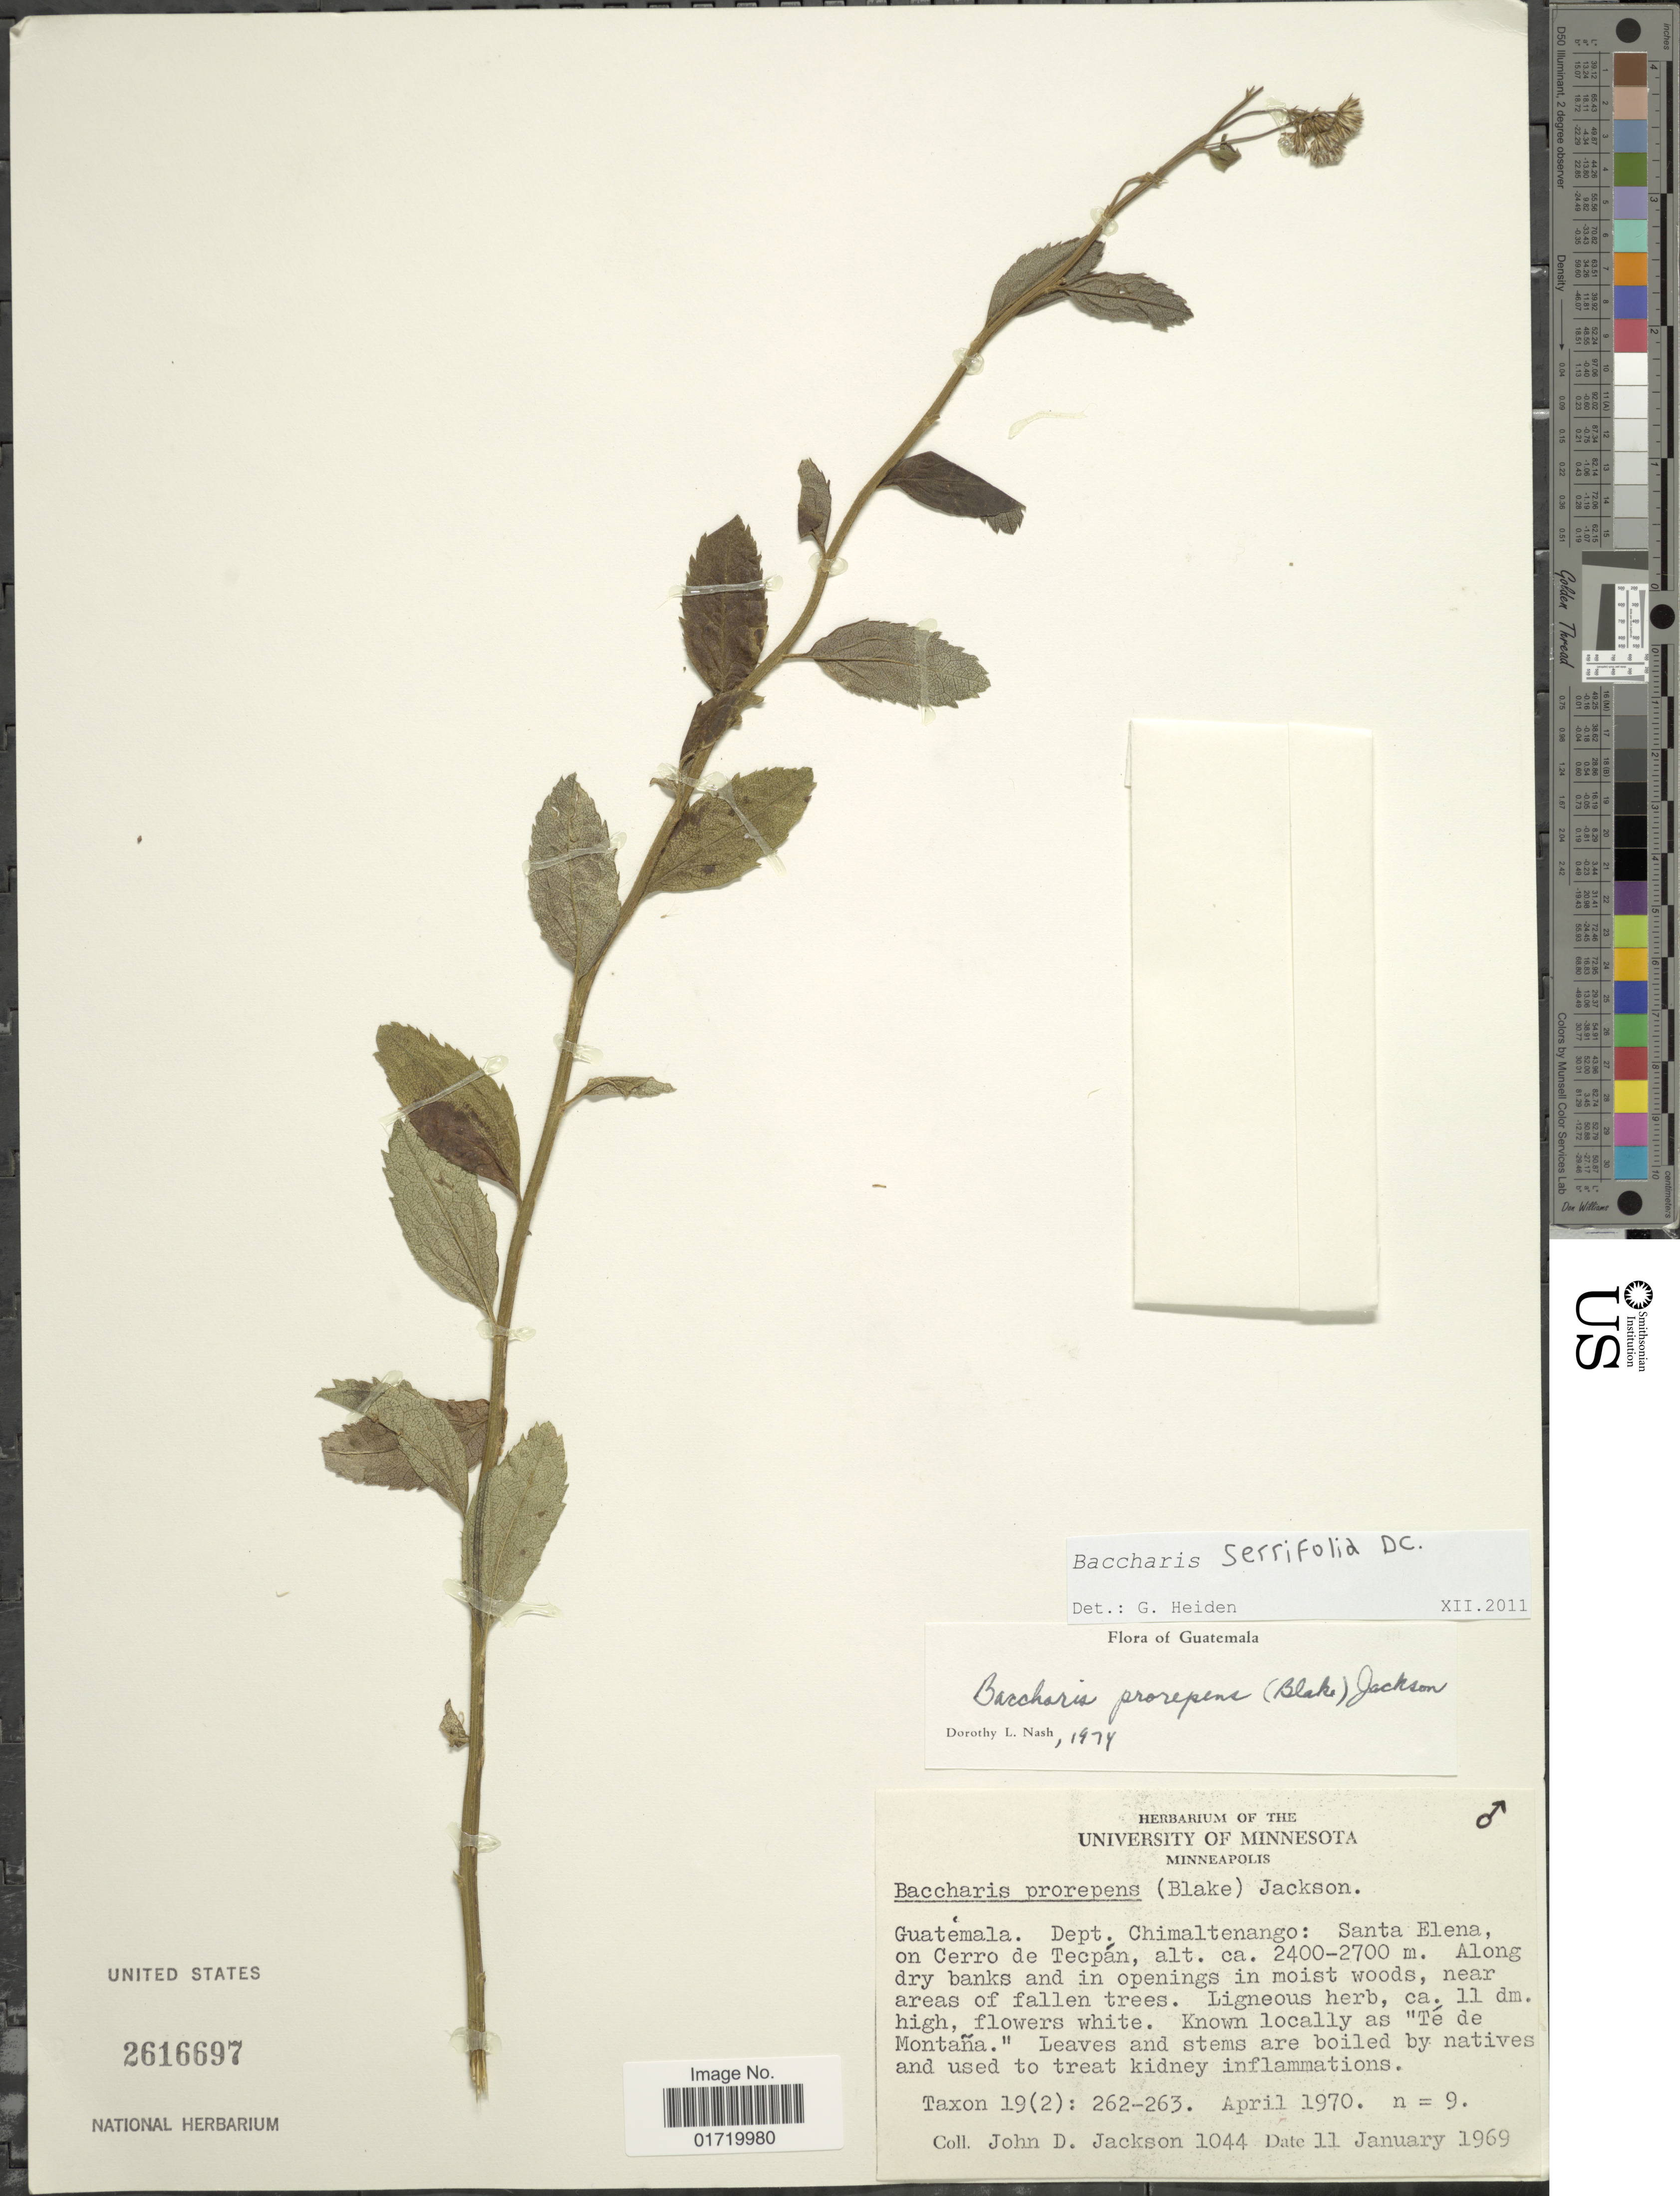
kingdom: Plantae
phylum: Tracheophyta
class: Magnoliopsida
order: Asterales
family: Asteraceae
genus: Baccharis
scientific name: Baccharis serrifolia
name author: DC.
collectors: J. Jackson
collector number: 1044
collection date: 1969-01-11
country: Guatemala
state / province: Chimaltenango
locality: Santa Elena, on Cerro de Tecpan, Te de Montana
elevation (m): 2400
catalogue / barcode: US 2616697